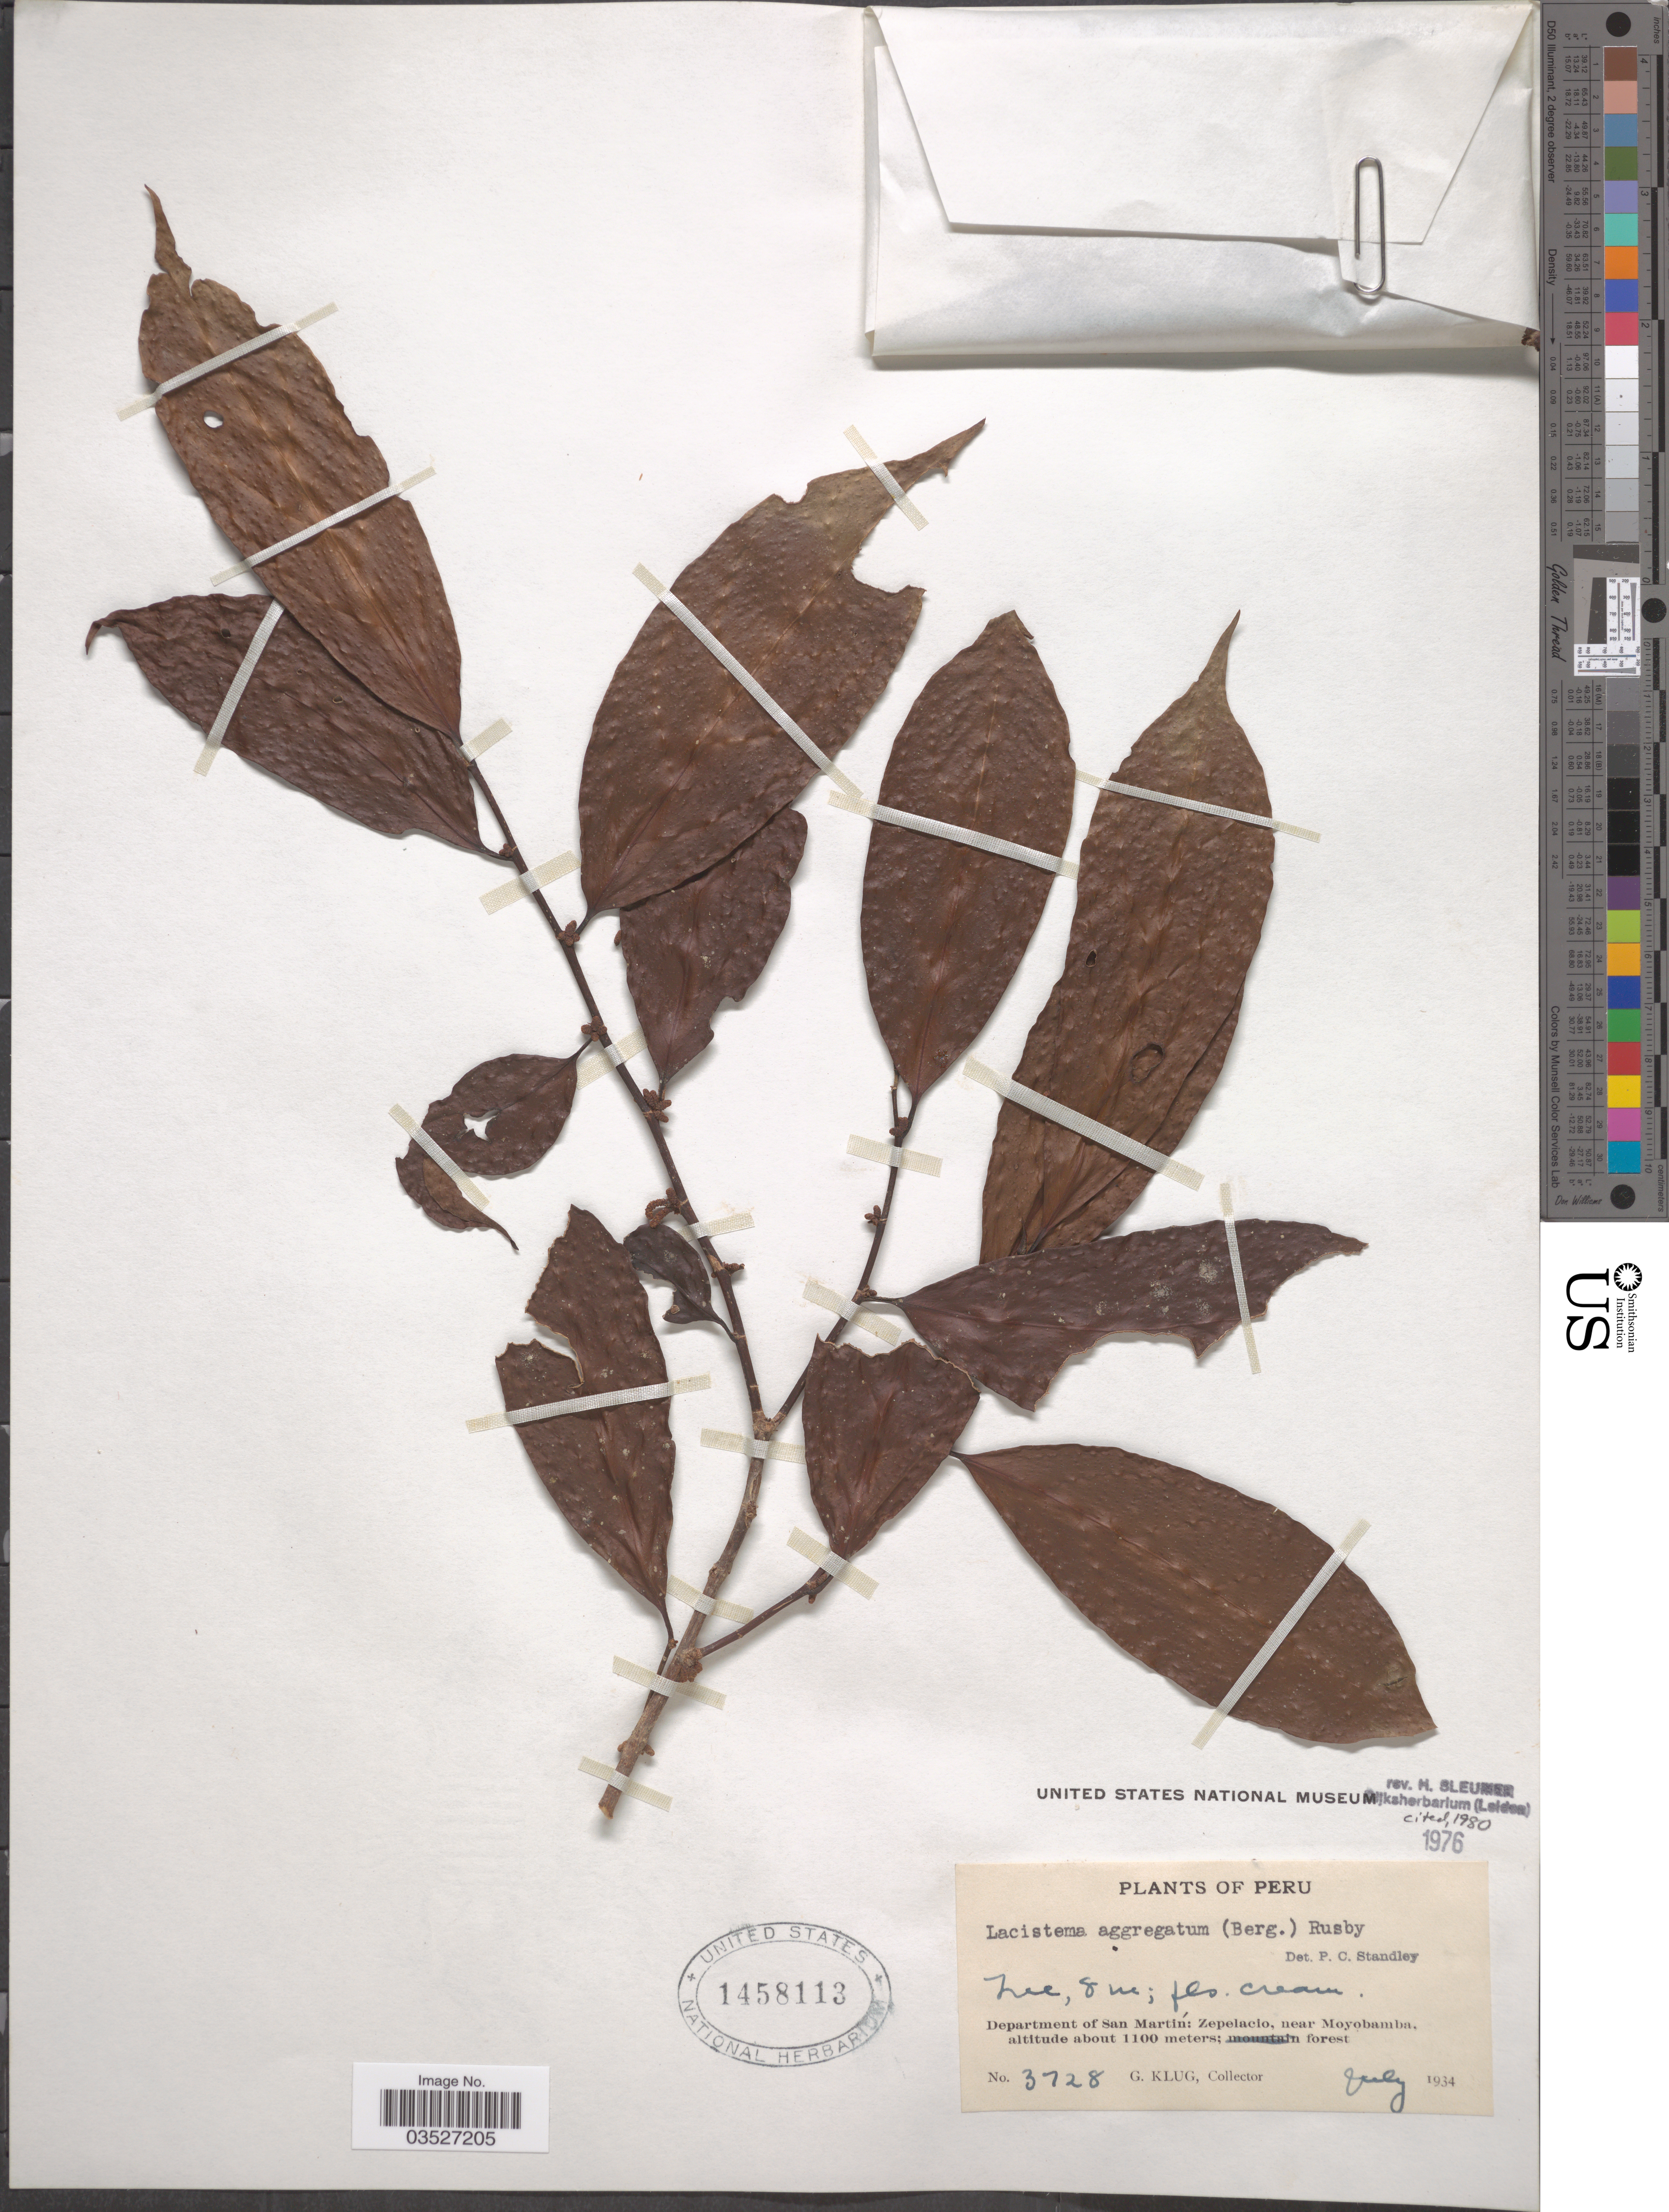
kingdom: Plantae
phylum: Tracheophyta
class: Magnoliopsida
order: Malpighiales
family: Lacistemataceae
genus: Lacistema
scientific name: Lacistema aggregatum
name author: (P.J. Bergius) Rusby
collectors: G. Klug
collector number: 3728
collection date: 1934-07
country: Peru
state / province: San Martín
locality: Department of San Martín: Zepelacio, near Moyobamba.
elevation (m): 1100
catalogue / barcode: US 1458113